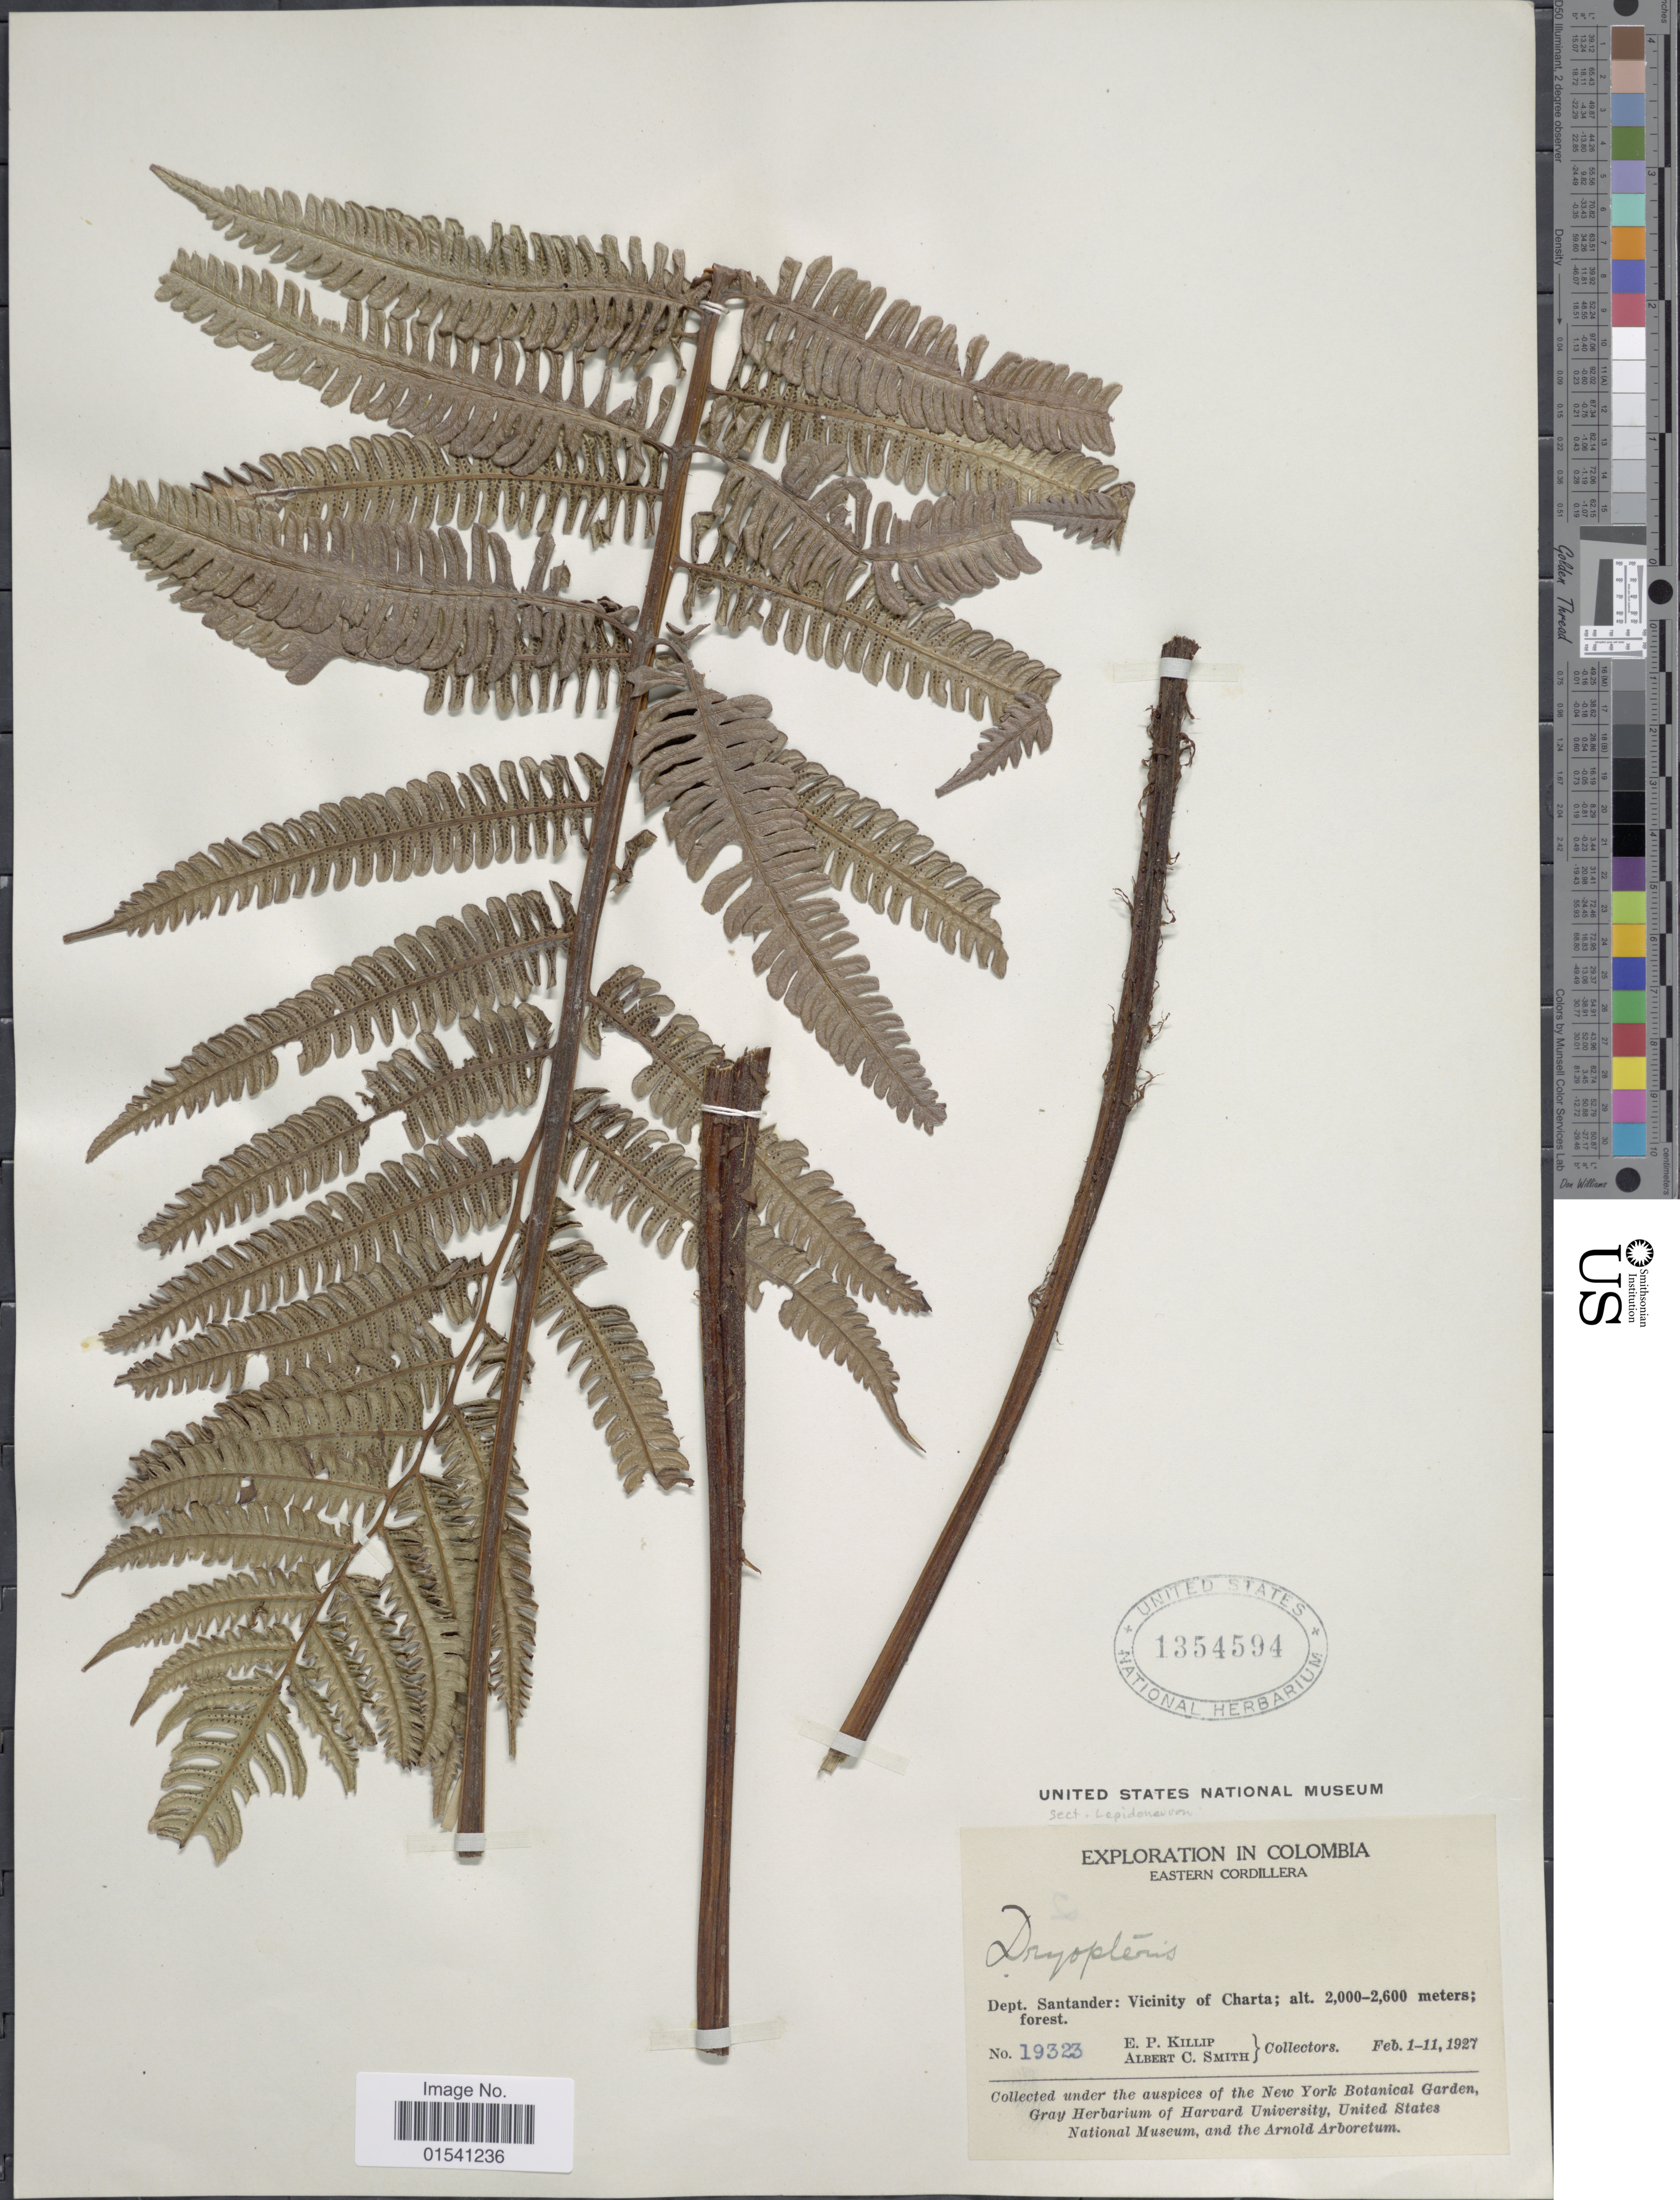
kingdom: Plantae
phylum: Tracheophyta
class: Polypodiopsida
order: Polypodiales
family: Thelypteridaceae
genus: Amauropelta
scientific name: Amauropelta sp.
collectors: E. P. Killip & A. C. Smith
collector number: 19323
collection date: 1927-02-01/1927-02-11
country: Colombia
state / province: Santander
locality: Eastern Cordillera, Dept. Santander: Vicinity of Charta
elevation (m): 2000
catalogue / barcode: US 1354594